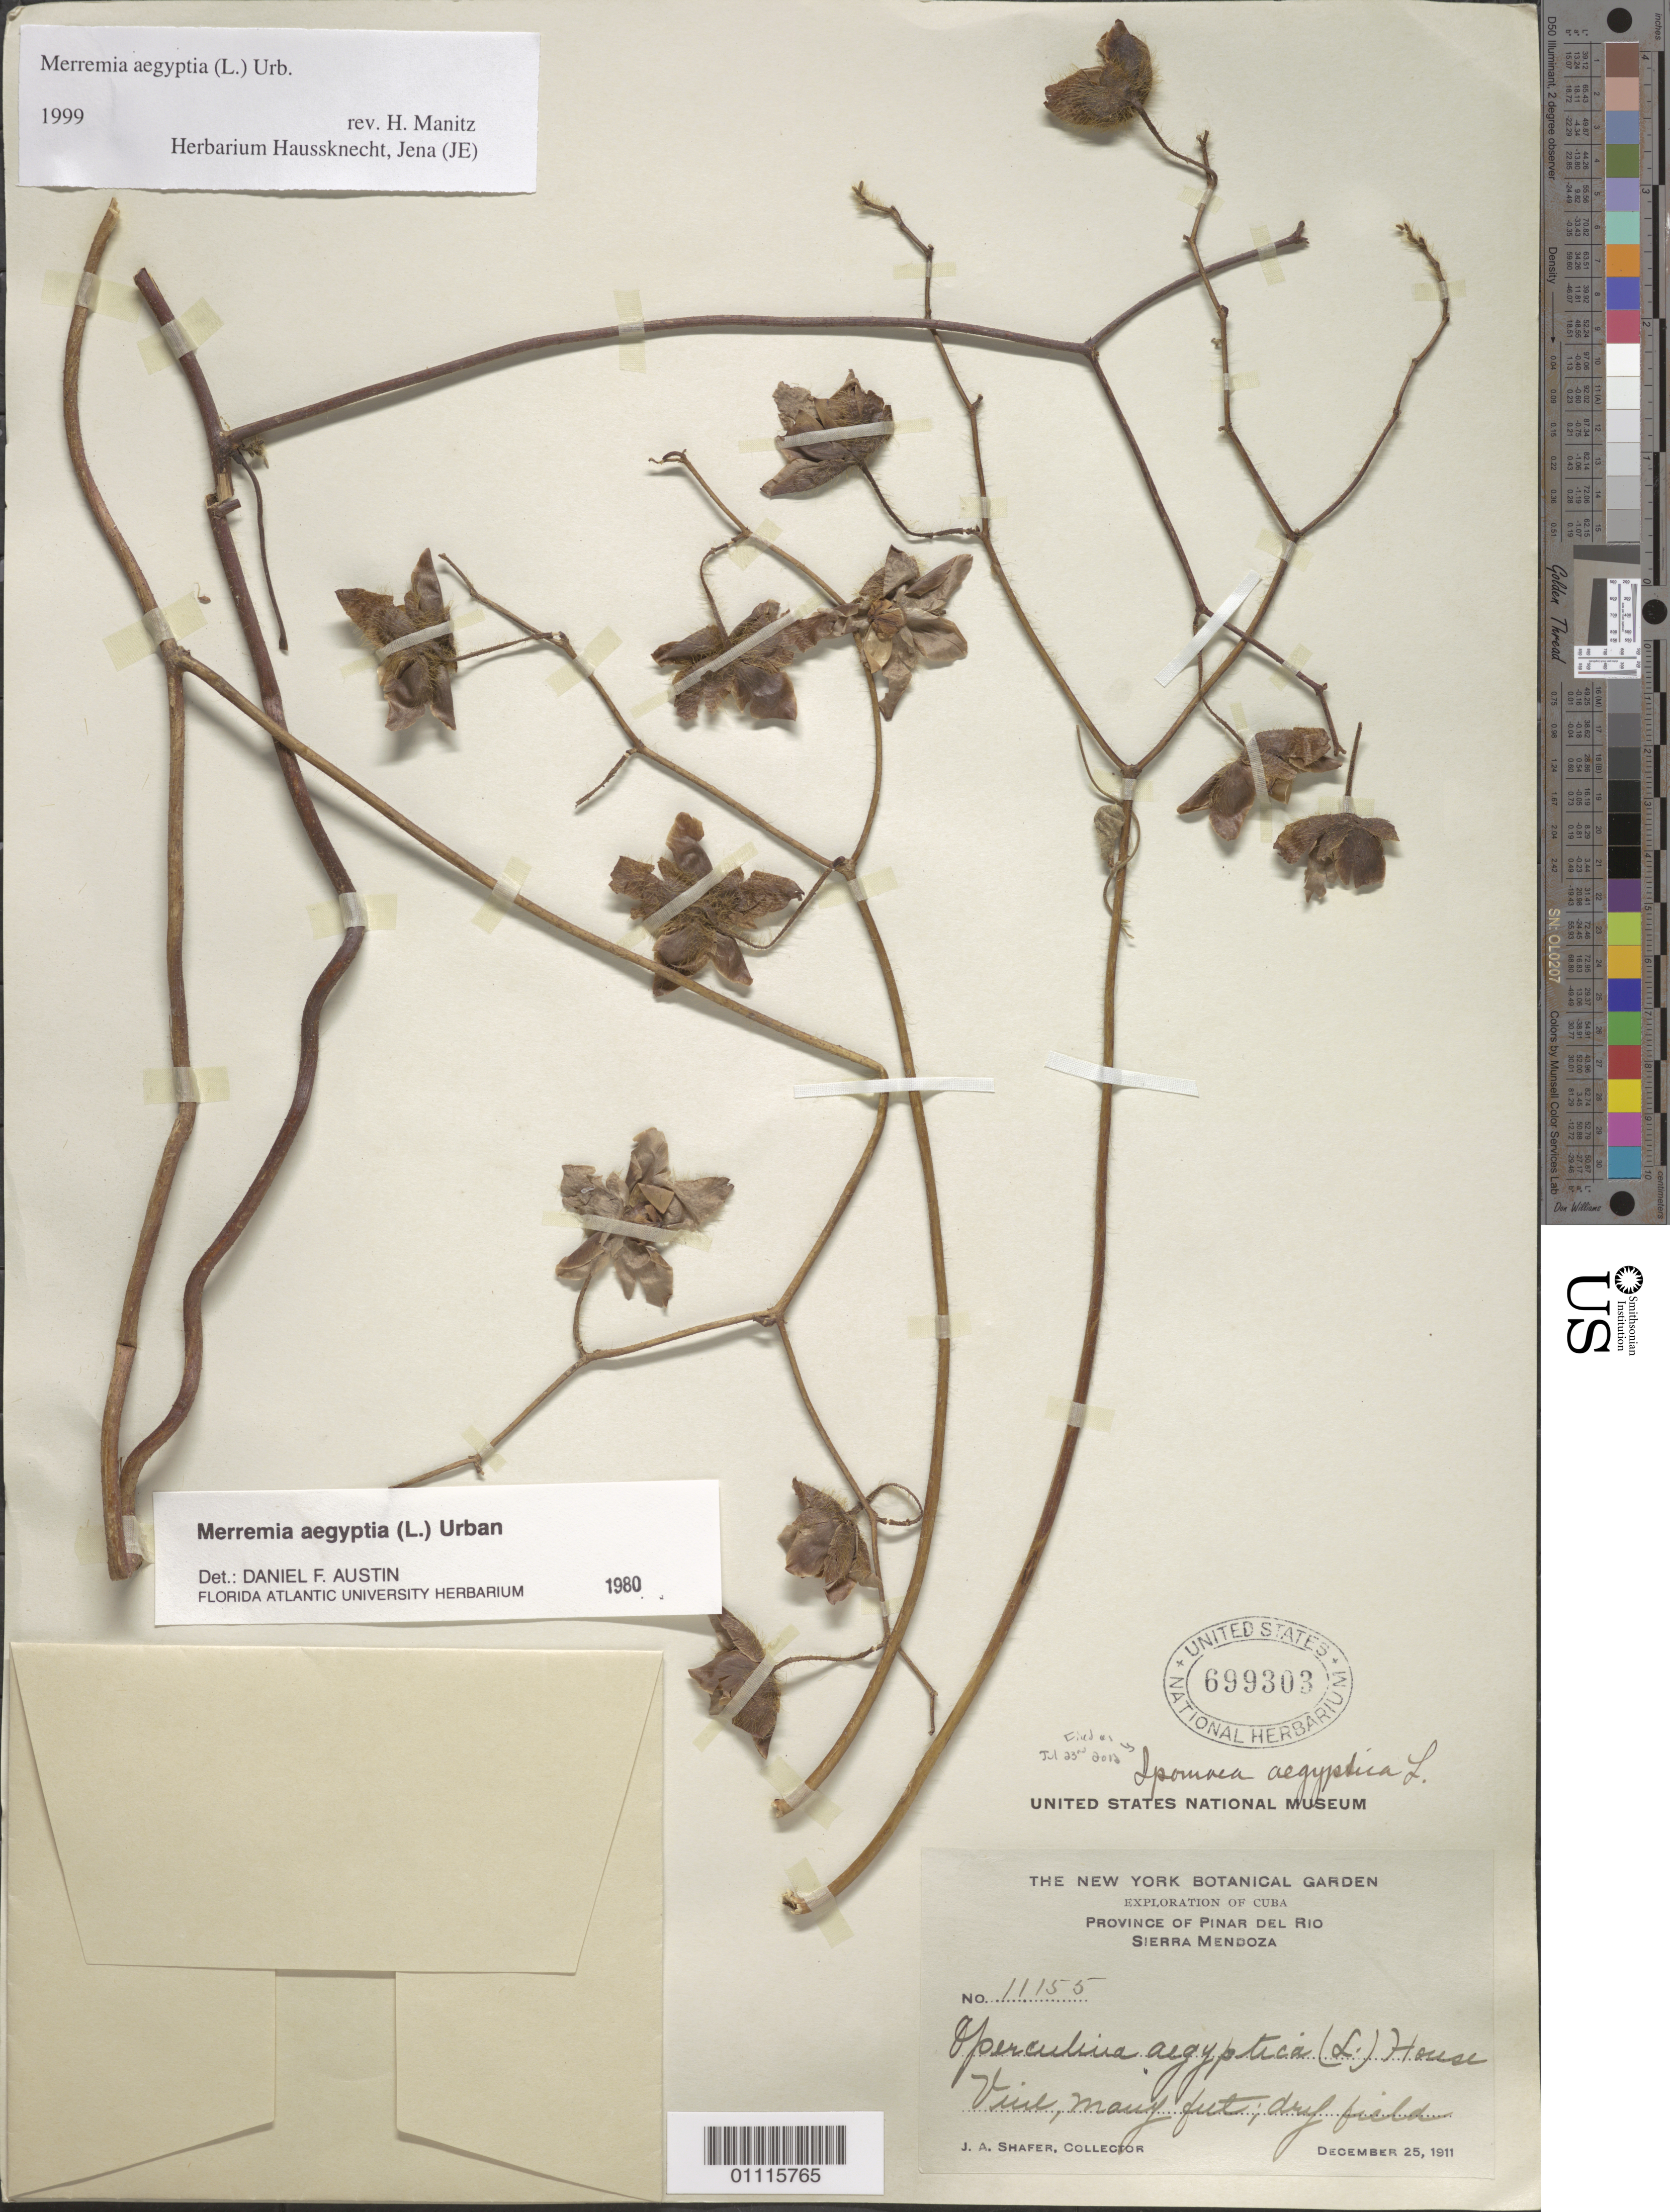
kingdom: Plantae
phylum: Tracheophyta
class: Magnoliopsida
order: Solanales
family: Convolvulaceae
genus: Distimake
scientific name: Distimake aegyptius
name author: (L.) A. R. Simões & Staples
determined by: Strong, Mark T., (BOT), Smithsonian Institution - National Museum of Natural History (UNITED STATES)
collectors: J. A. Shafer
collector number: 11155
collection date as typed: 25 Dec 1911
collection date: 1911-12-25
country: Cuba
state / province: Pinar del Rio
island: Cuba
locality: Sierra Mendoza Dry field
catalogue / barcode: US 699303